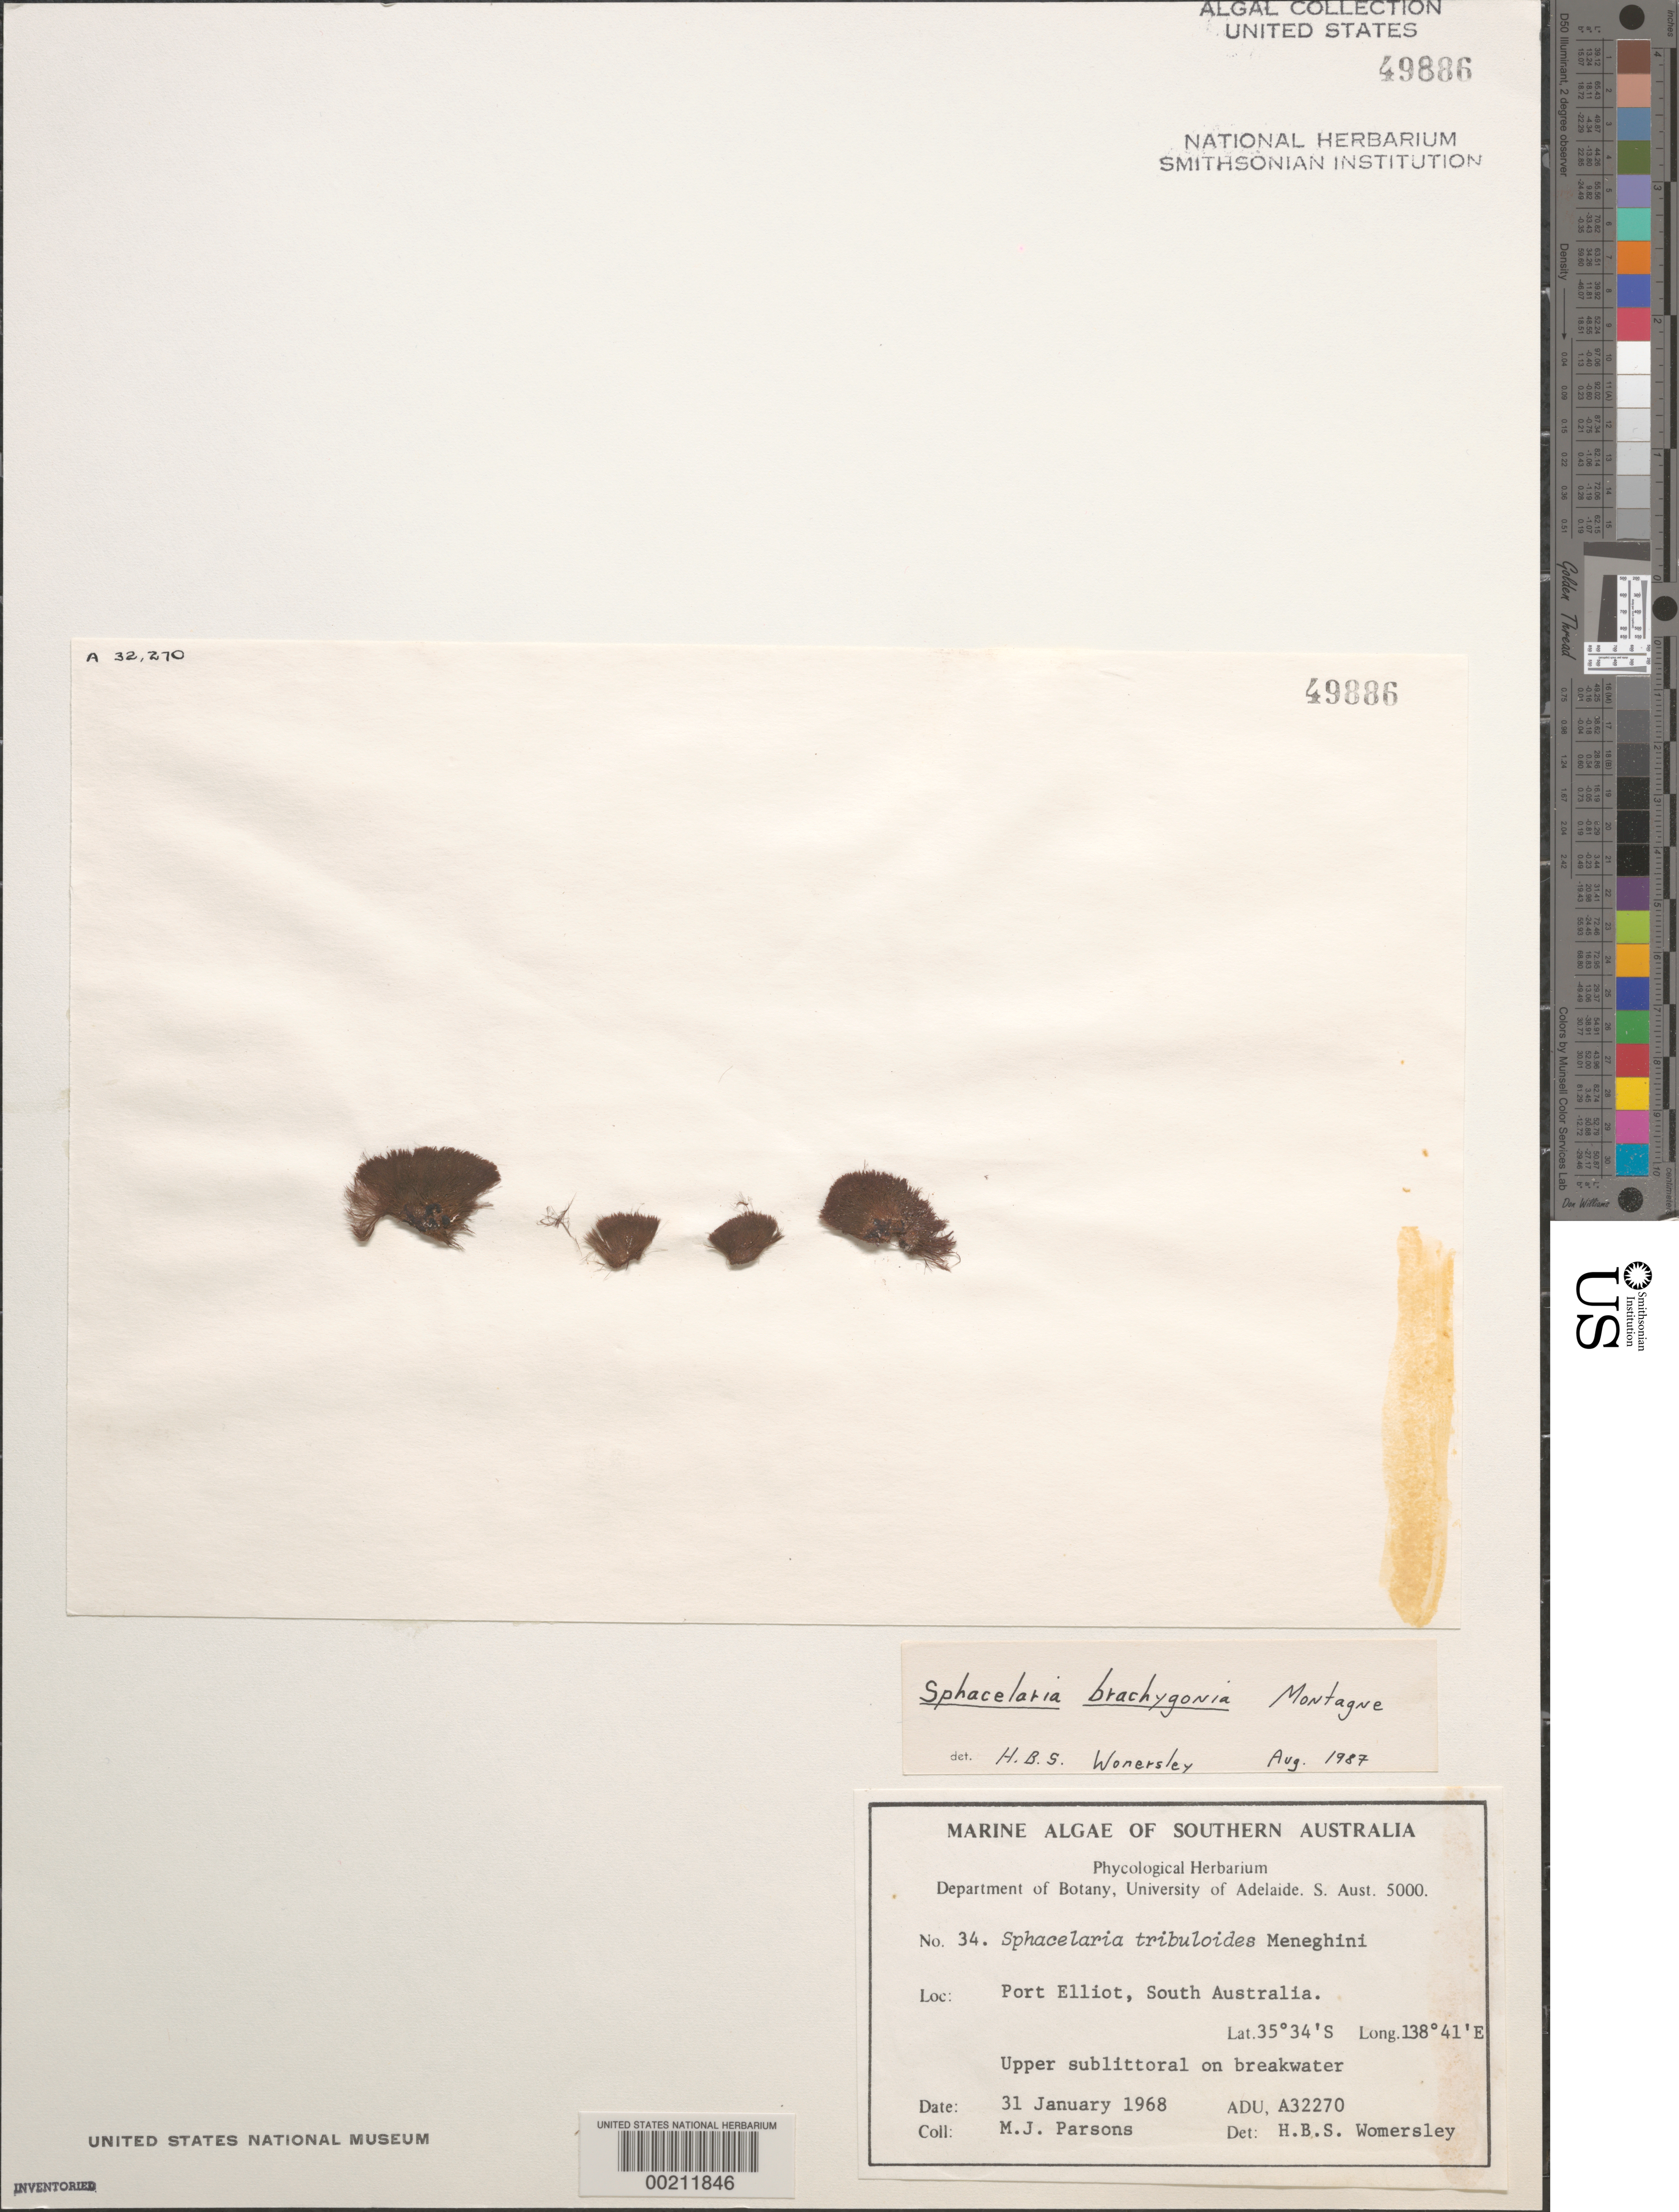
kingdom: Chromista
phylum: Ochrophyta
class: Phaeophyceae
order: Sphacelariales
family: Sphacelariaceae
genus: Sphacelaria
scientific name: Sphacelaria brachygonia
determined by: Womersley, H. B. S.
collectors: M. Parsons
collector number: ADU A32270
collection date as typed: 31 Jan 1968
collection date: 1968-01-31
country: Australia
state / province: South Australia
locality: Port Elliot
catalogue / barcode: US 49886